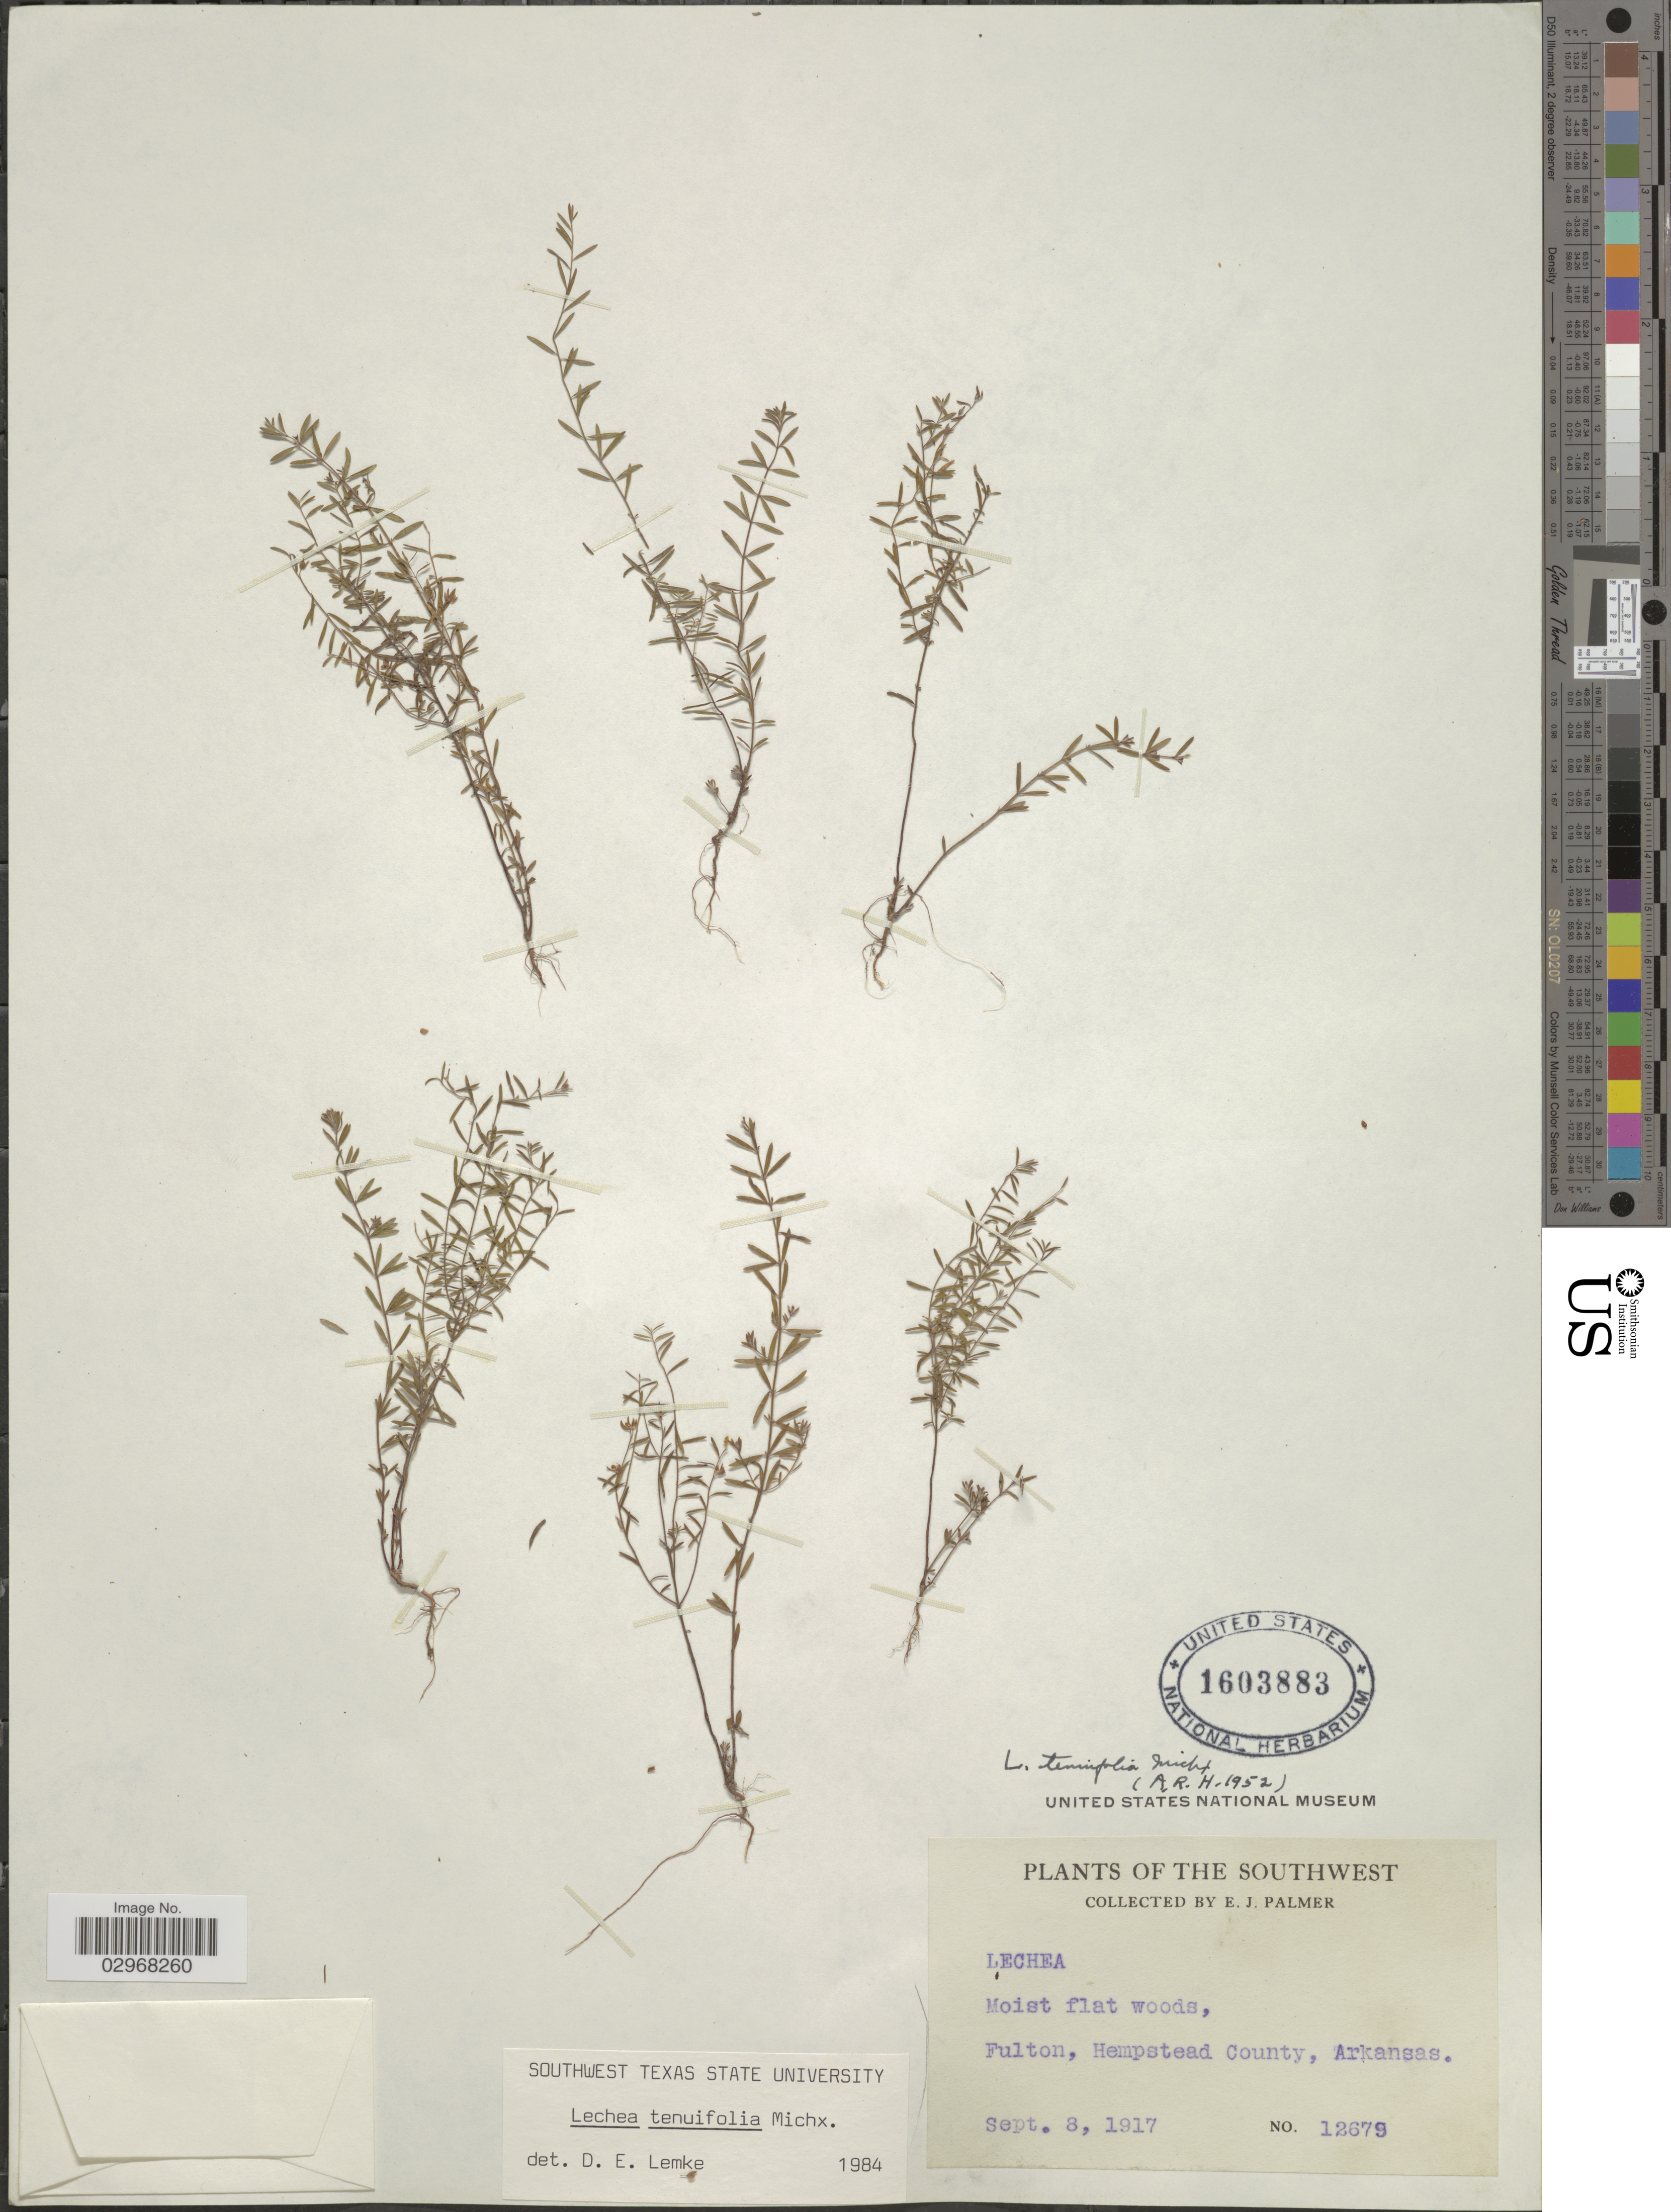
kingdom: Plantae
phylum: Tracheophyta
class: Magnoliopsida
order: Malvales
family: Cistaceae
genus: Lechea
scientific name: Lechea tenuifolia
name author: Michx.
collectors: E. J. Palmer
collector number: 12679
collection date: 1917-09-08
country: United States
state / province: Arkansas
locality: Southwest. Fulton, Hempstead County.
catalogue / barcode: US 1603883